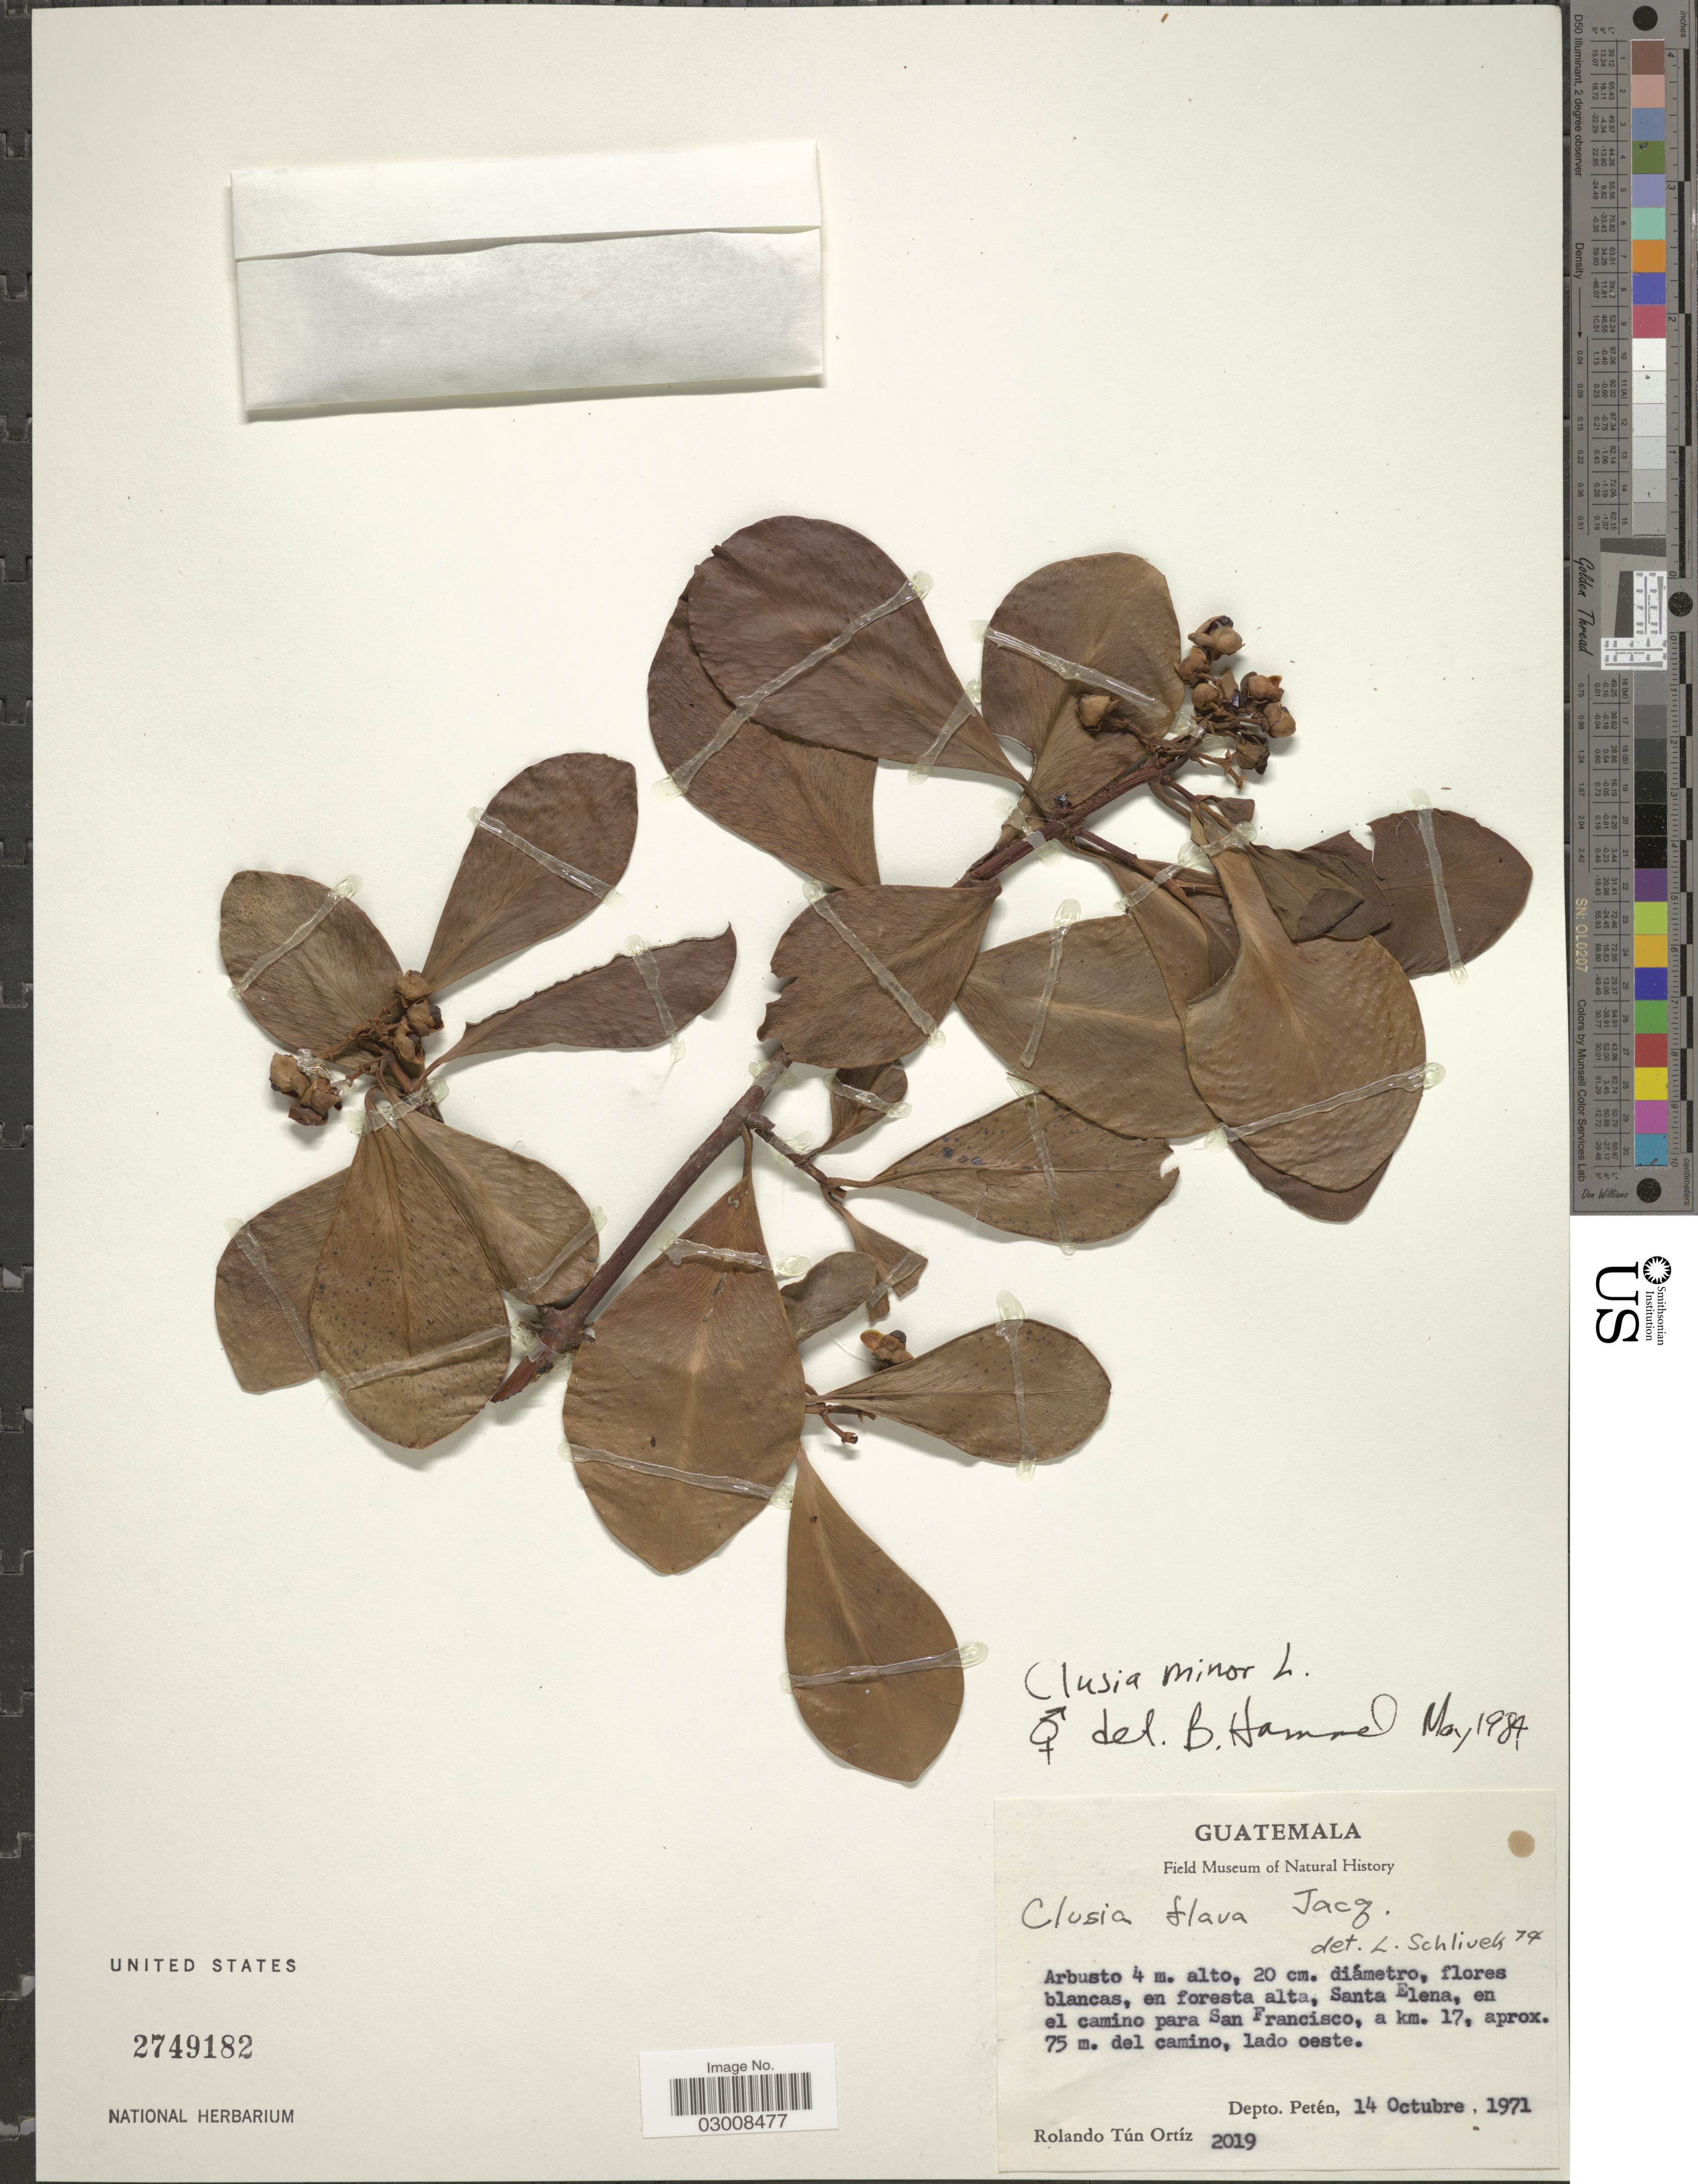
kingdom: Plantae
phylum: Tracheophyta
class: Magnoliopsida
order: Malpighiales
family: Clusiaceae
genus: Clusia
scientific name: Clusia minor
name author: L.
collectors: R. T. Ortíz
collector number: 2019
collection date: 1971-10-14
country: Guatemala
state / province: El Petén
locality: Santa Elena, en el camino para San Francisco, a km 17, aprox. 75 m. del camino, lado oeste.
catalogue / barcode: US 2749182